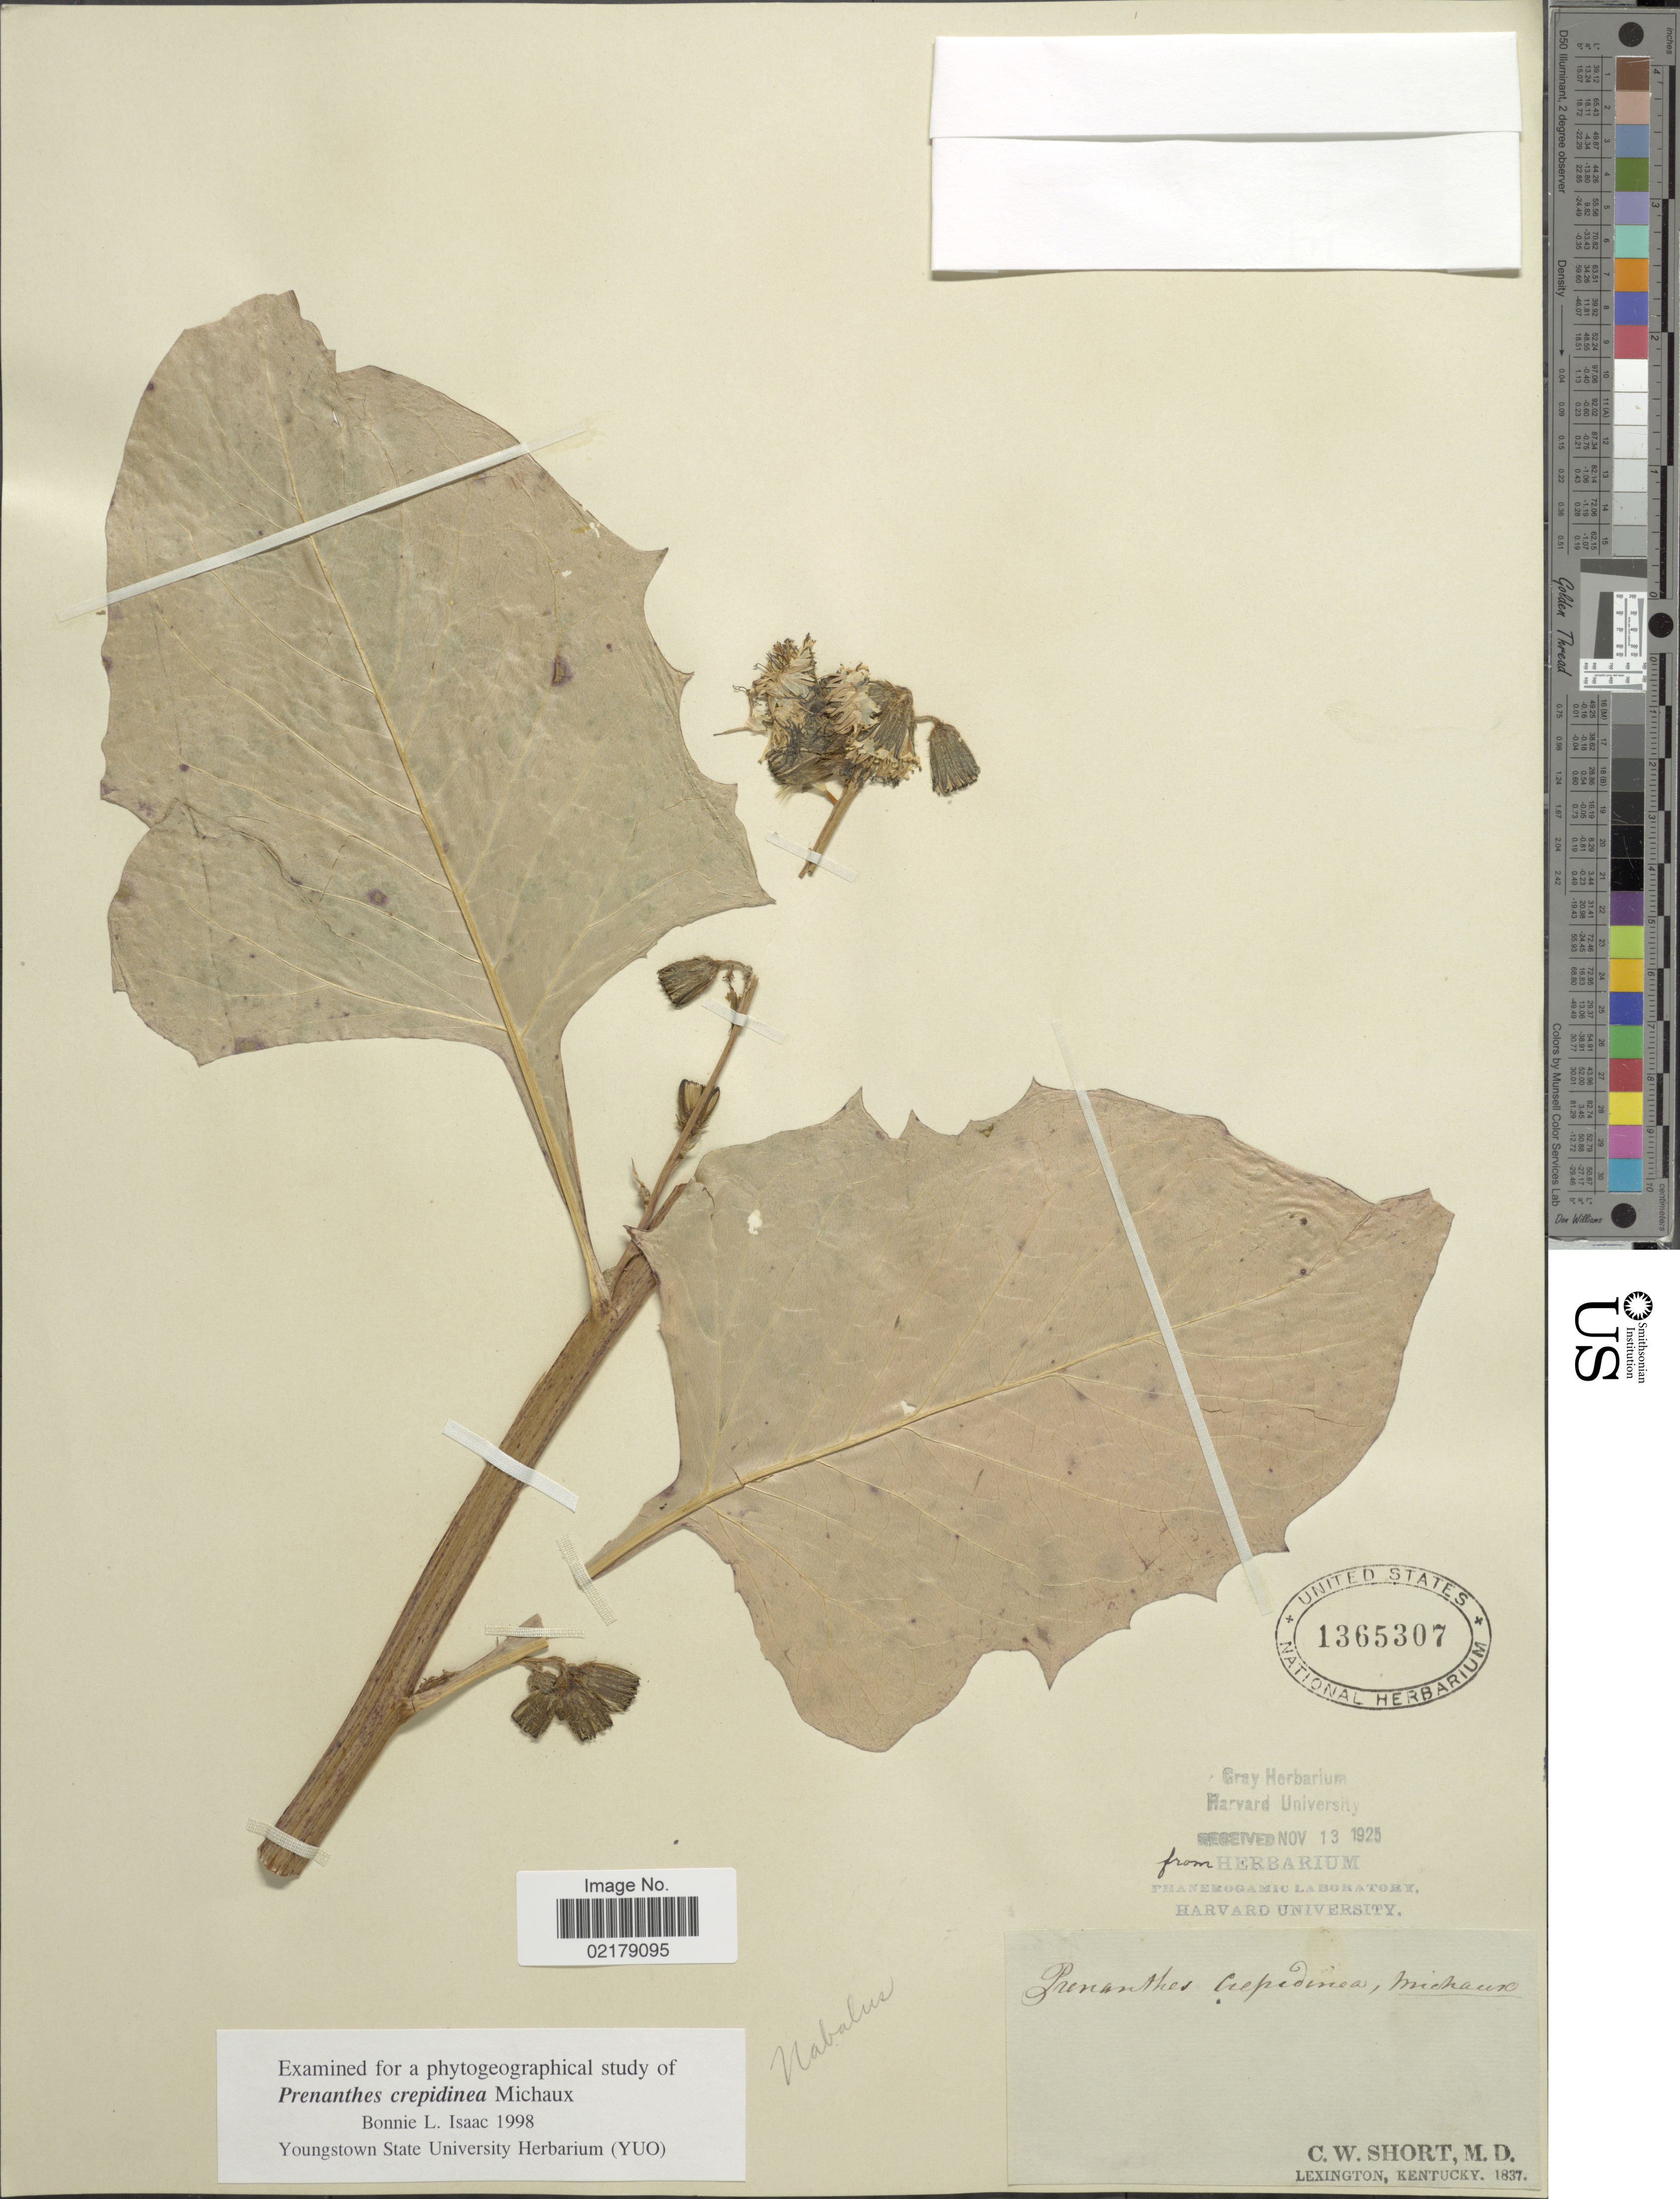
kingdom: Plantae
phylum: Tracheophyta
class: Magnoliopsida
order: Asterales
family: Asteraceae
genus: Prenanthes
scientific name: Prenanthes crepidinea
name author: Michx.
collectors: C. W. Short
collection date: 1837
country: United States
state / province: Kentucky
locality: Lexington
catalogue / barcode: US 1365307